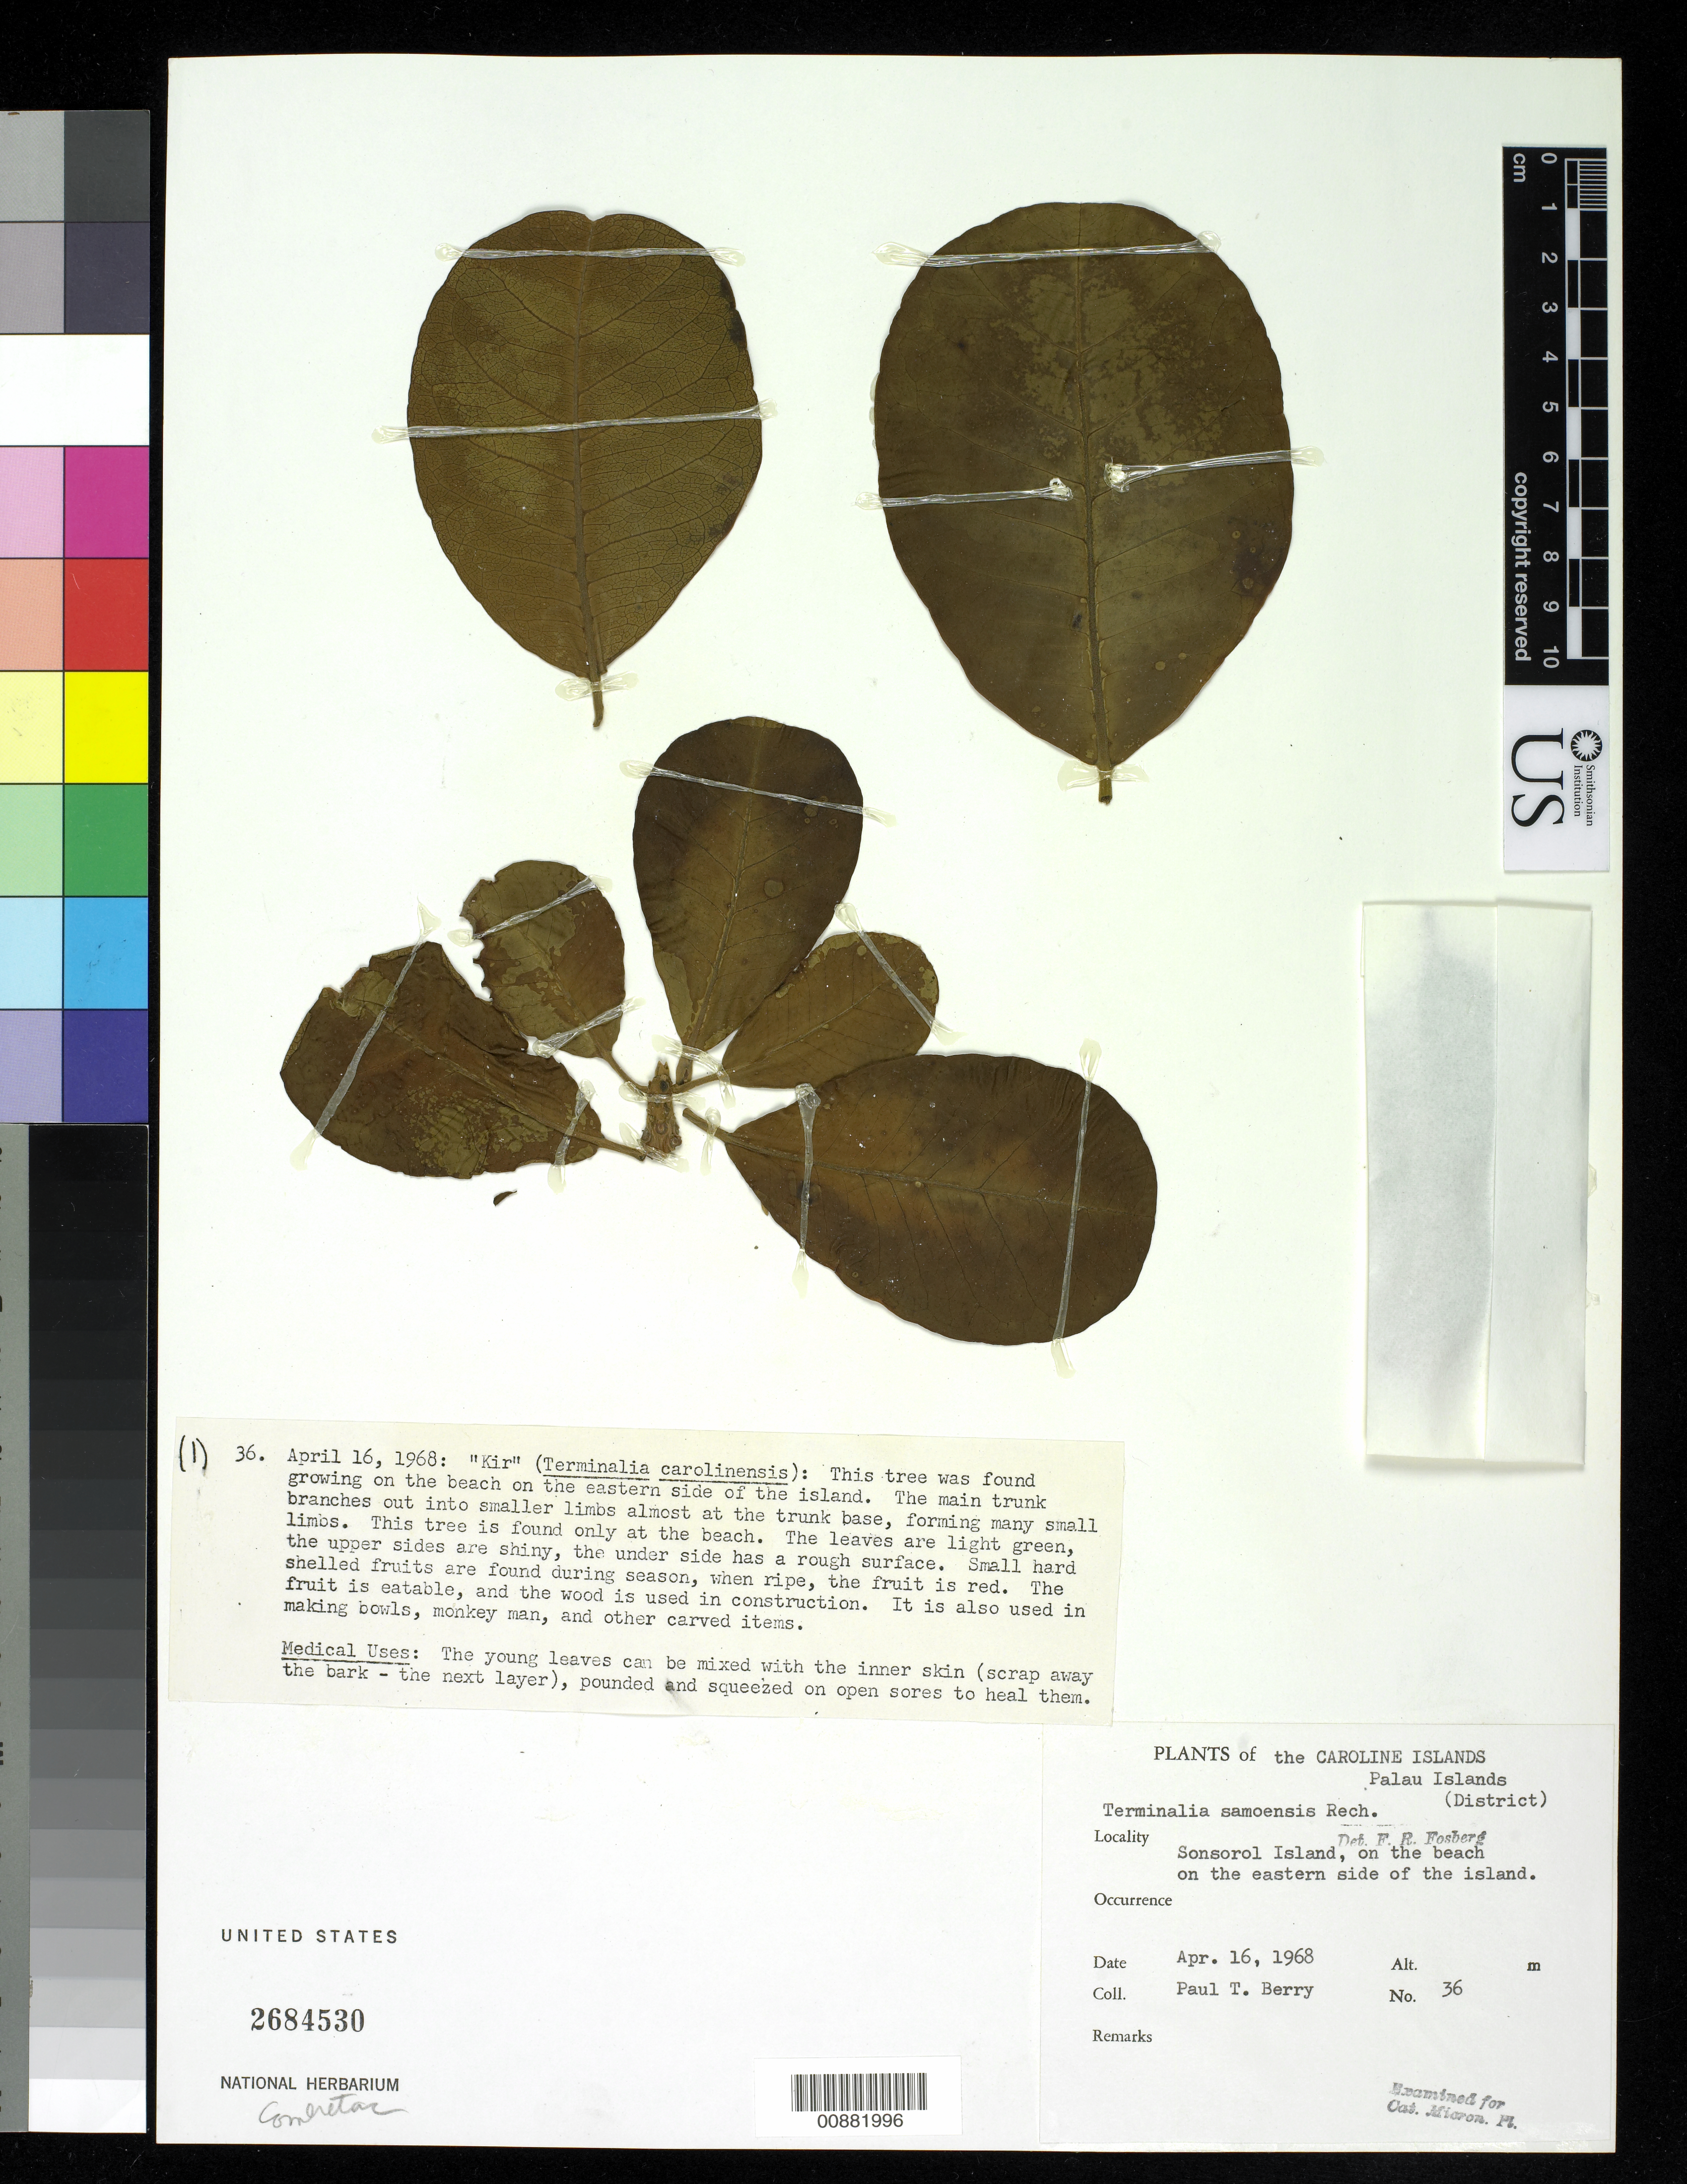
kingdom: Plantae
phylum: Tracheophyta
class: Magnoliopsida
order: Myrtales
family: Combretaceae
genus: Terminalia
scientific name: Terminalia samoensis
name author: Rech.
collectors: P. T. Berry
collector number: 36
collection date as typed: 16 Apr 1968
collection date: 1968-04-16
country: Palau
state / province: Sonsorol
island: Sonsorol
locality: Sonsorol island, on the beach on the eastern side of the island.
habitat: This tree is only found at the beach.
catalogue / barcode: US 2684530